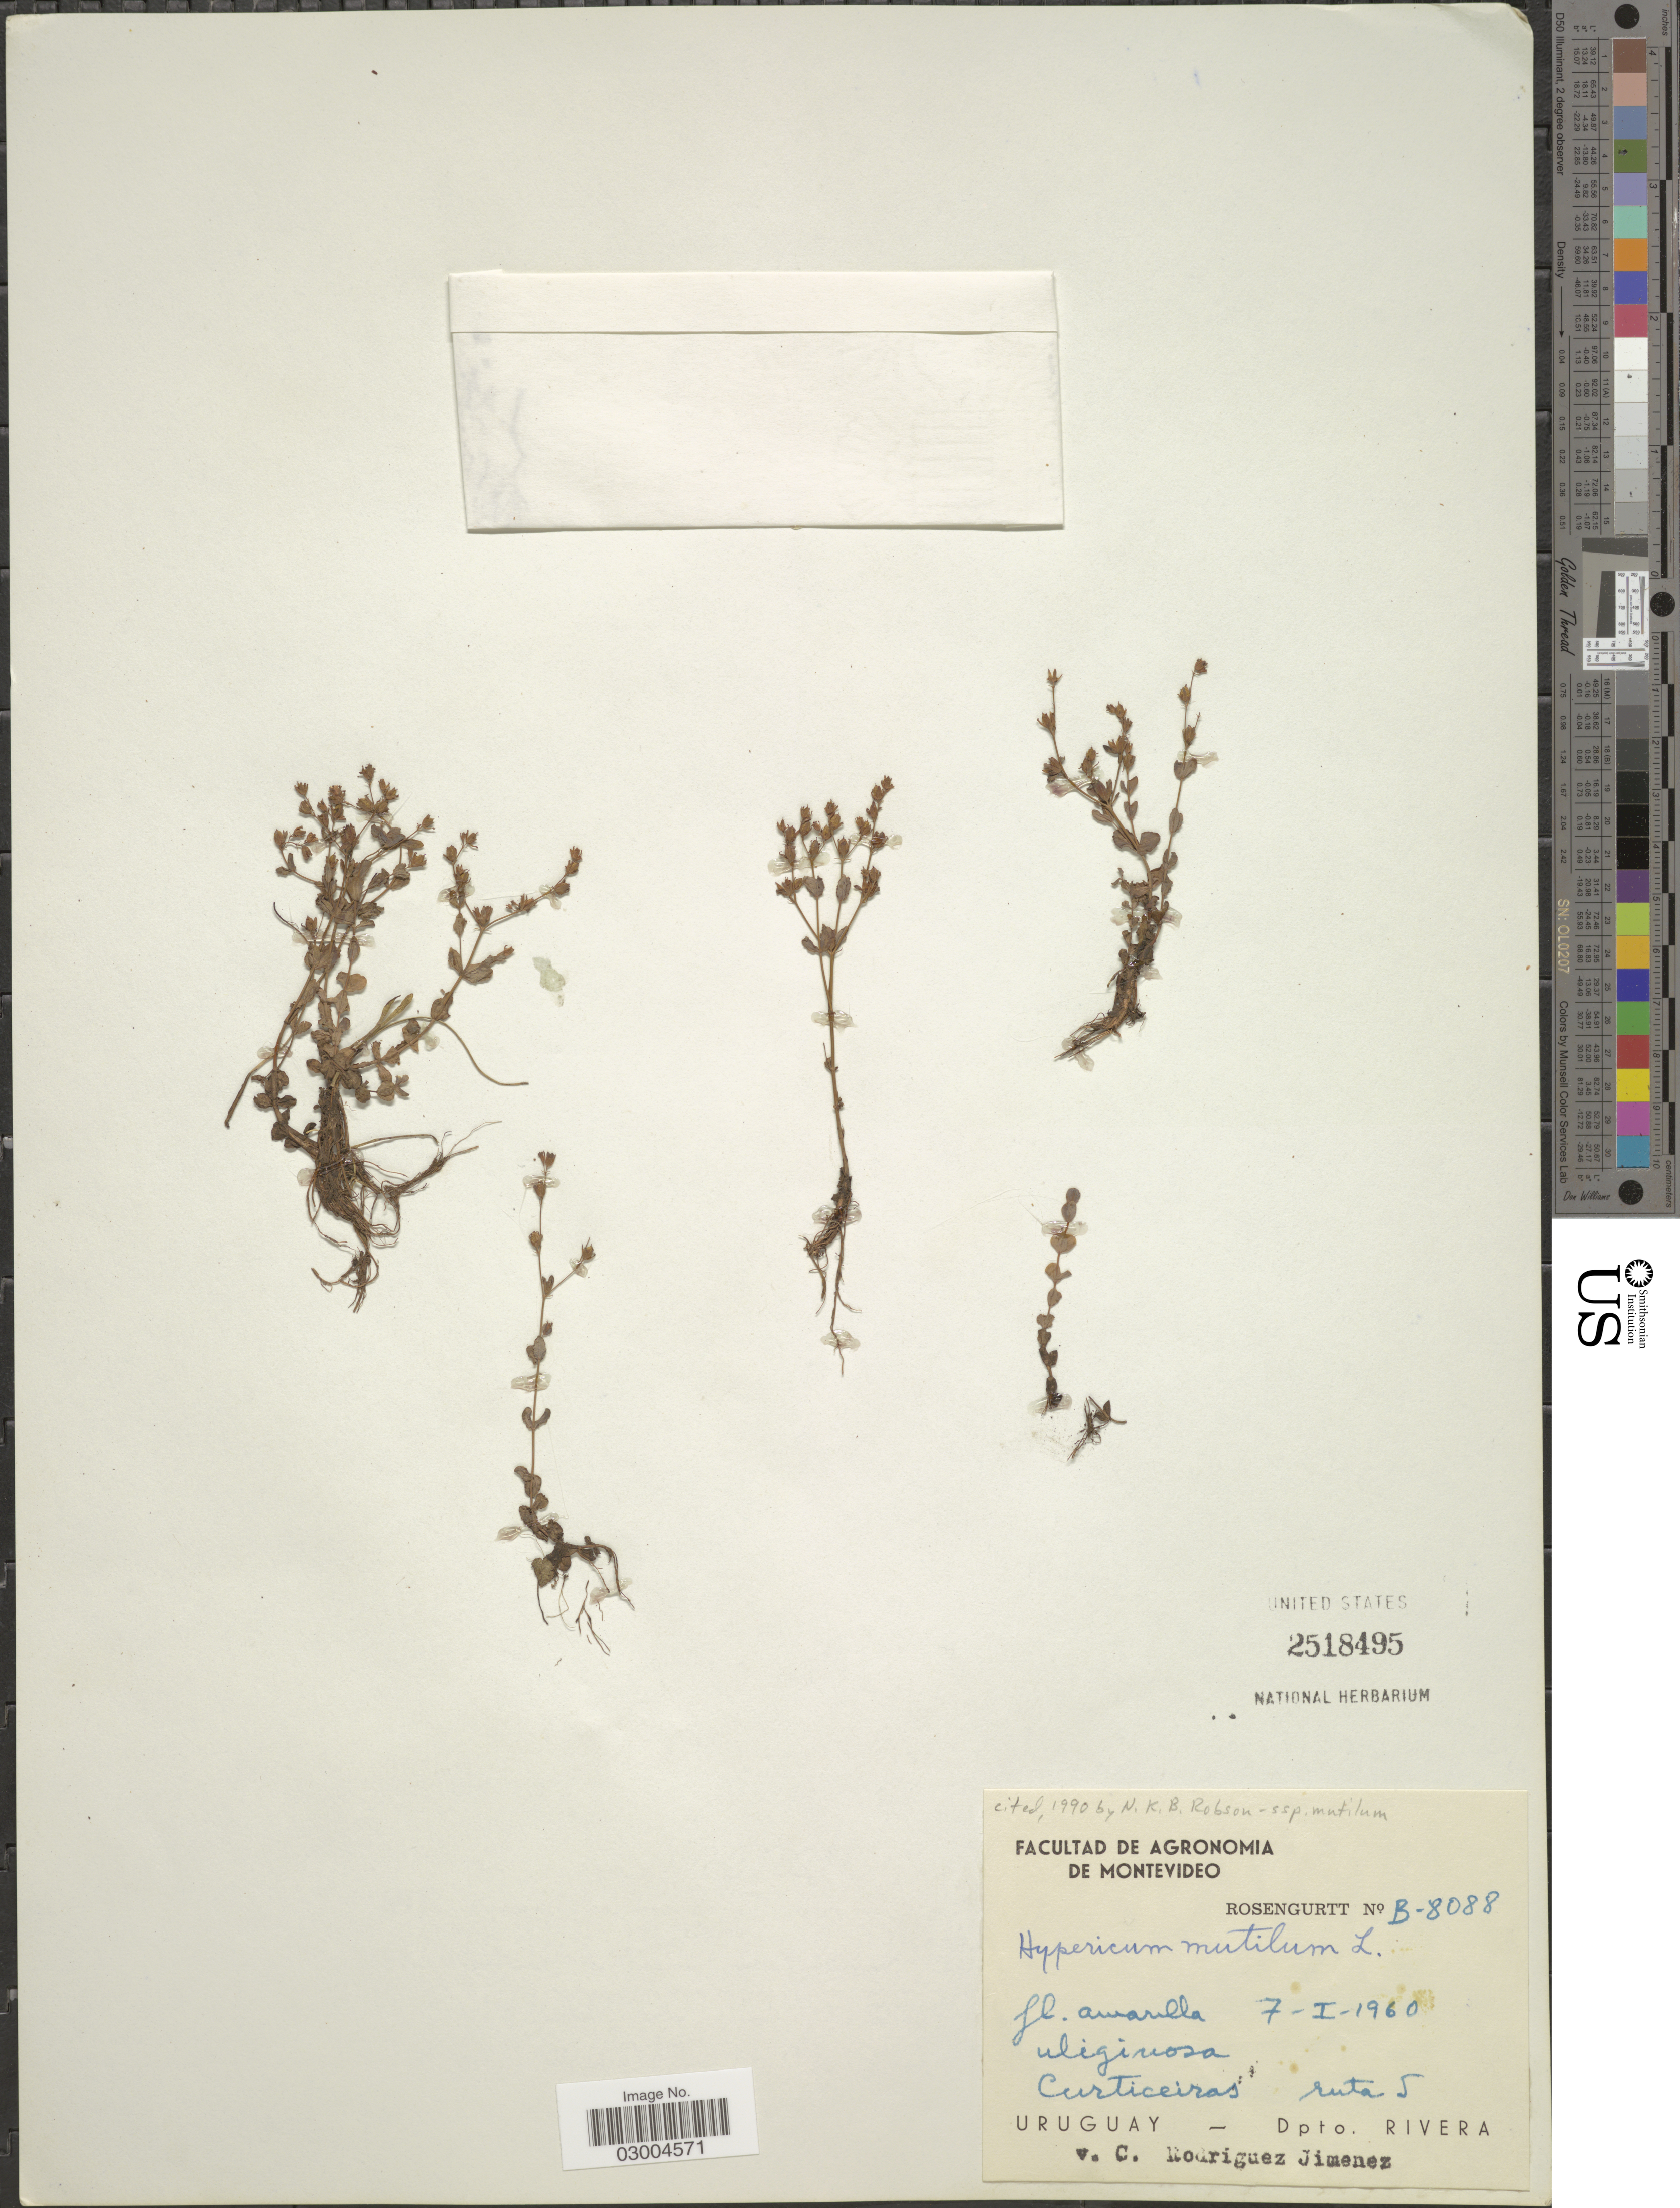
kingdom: Plantae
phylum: Tracheophyta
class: Magnoliopsida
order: Malpighiales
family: Hypericaceae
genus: Hypericum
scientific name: Hypericum mutilum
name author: L.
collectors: Rosengurtt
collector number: B-8088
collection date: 1960-01-07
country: Uruguay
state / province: Rivera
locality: Curticeiras ruta 5. Dpto. Rivera.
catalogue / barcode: US 2518495